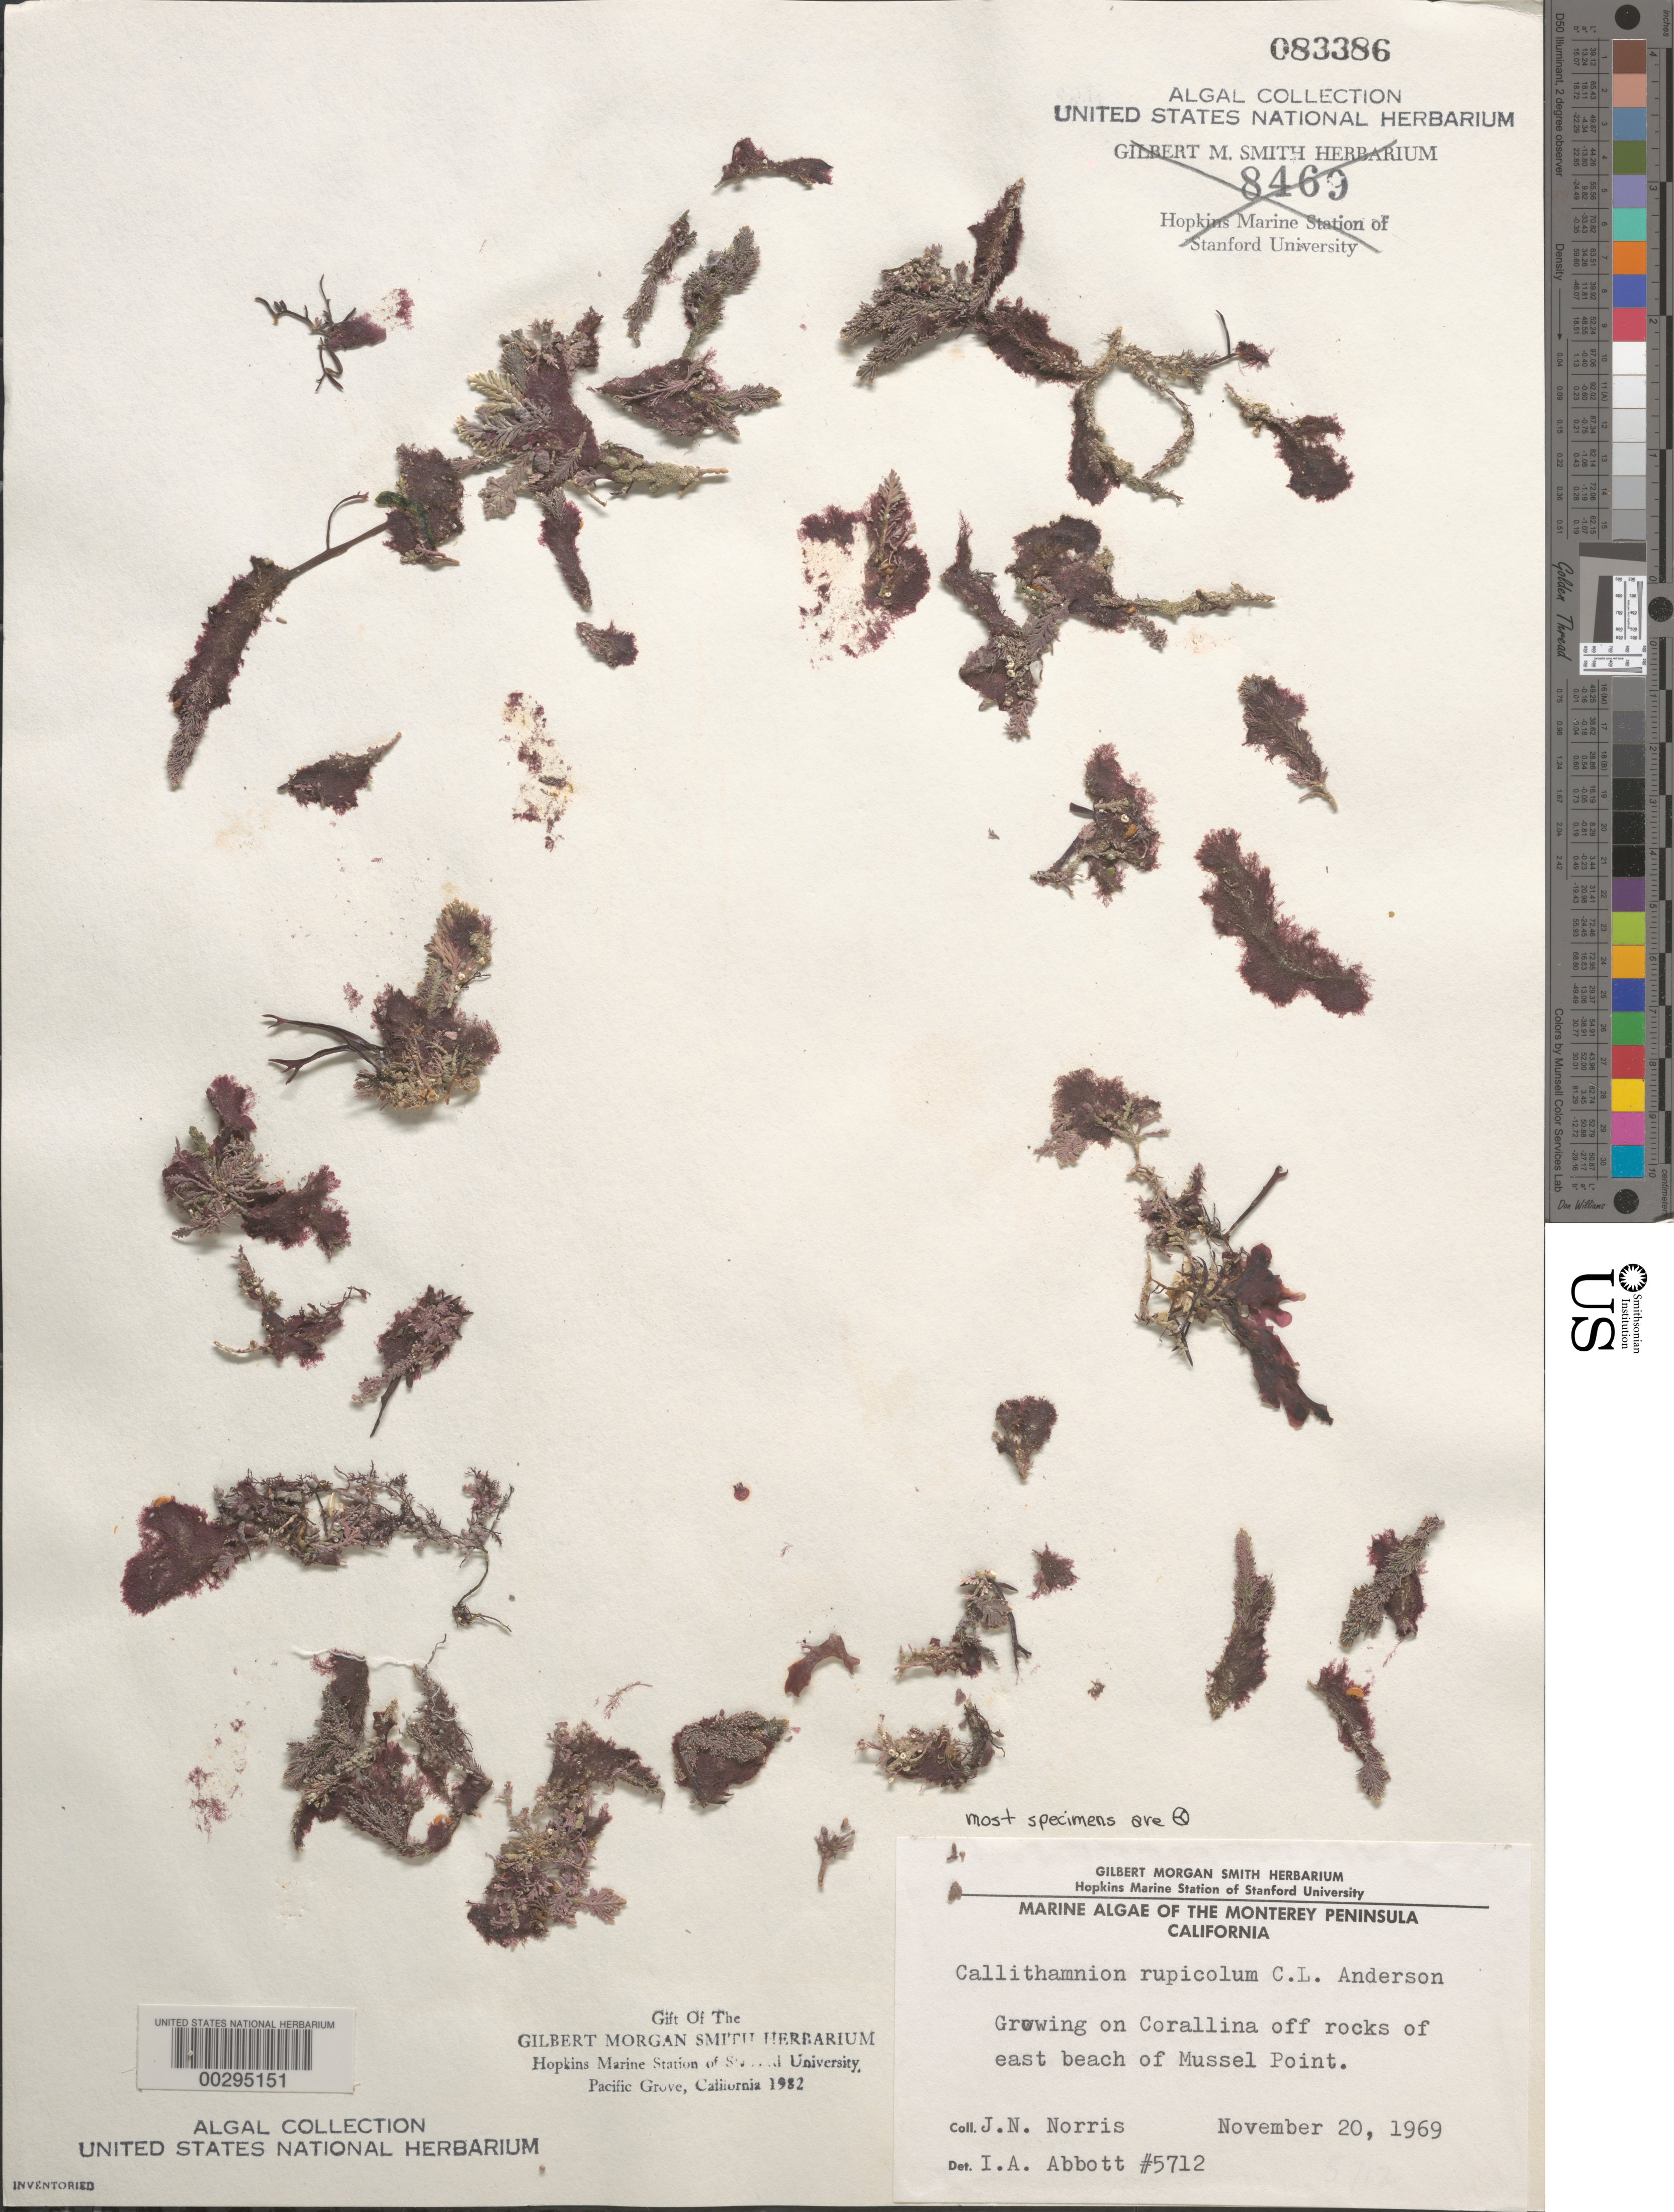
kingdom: Plantae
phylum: Rhodophyta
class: Florideophyceae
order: Ceramiales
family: Callithamniaceae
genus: Callithamnion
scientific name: Callithamnion rupicolum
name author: (C.L. Anderson) C.L. Anderson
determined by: Abbott, Isabella A.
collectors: J. N. Norris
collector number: IAA 5712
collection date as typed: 20 Nov 1969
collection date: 1969-11-20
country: United States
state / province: California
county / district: Monterey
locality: East beach of Mussel Point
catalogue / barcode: US 83386